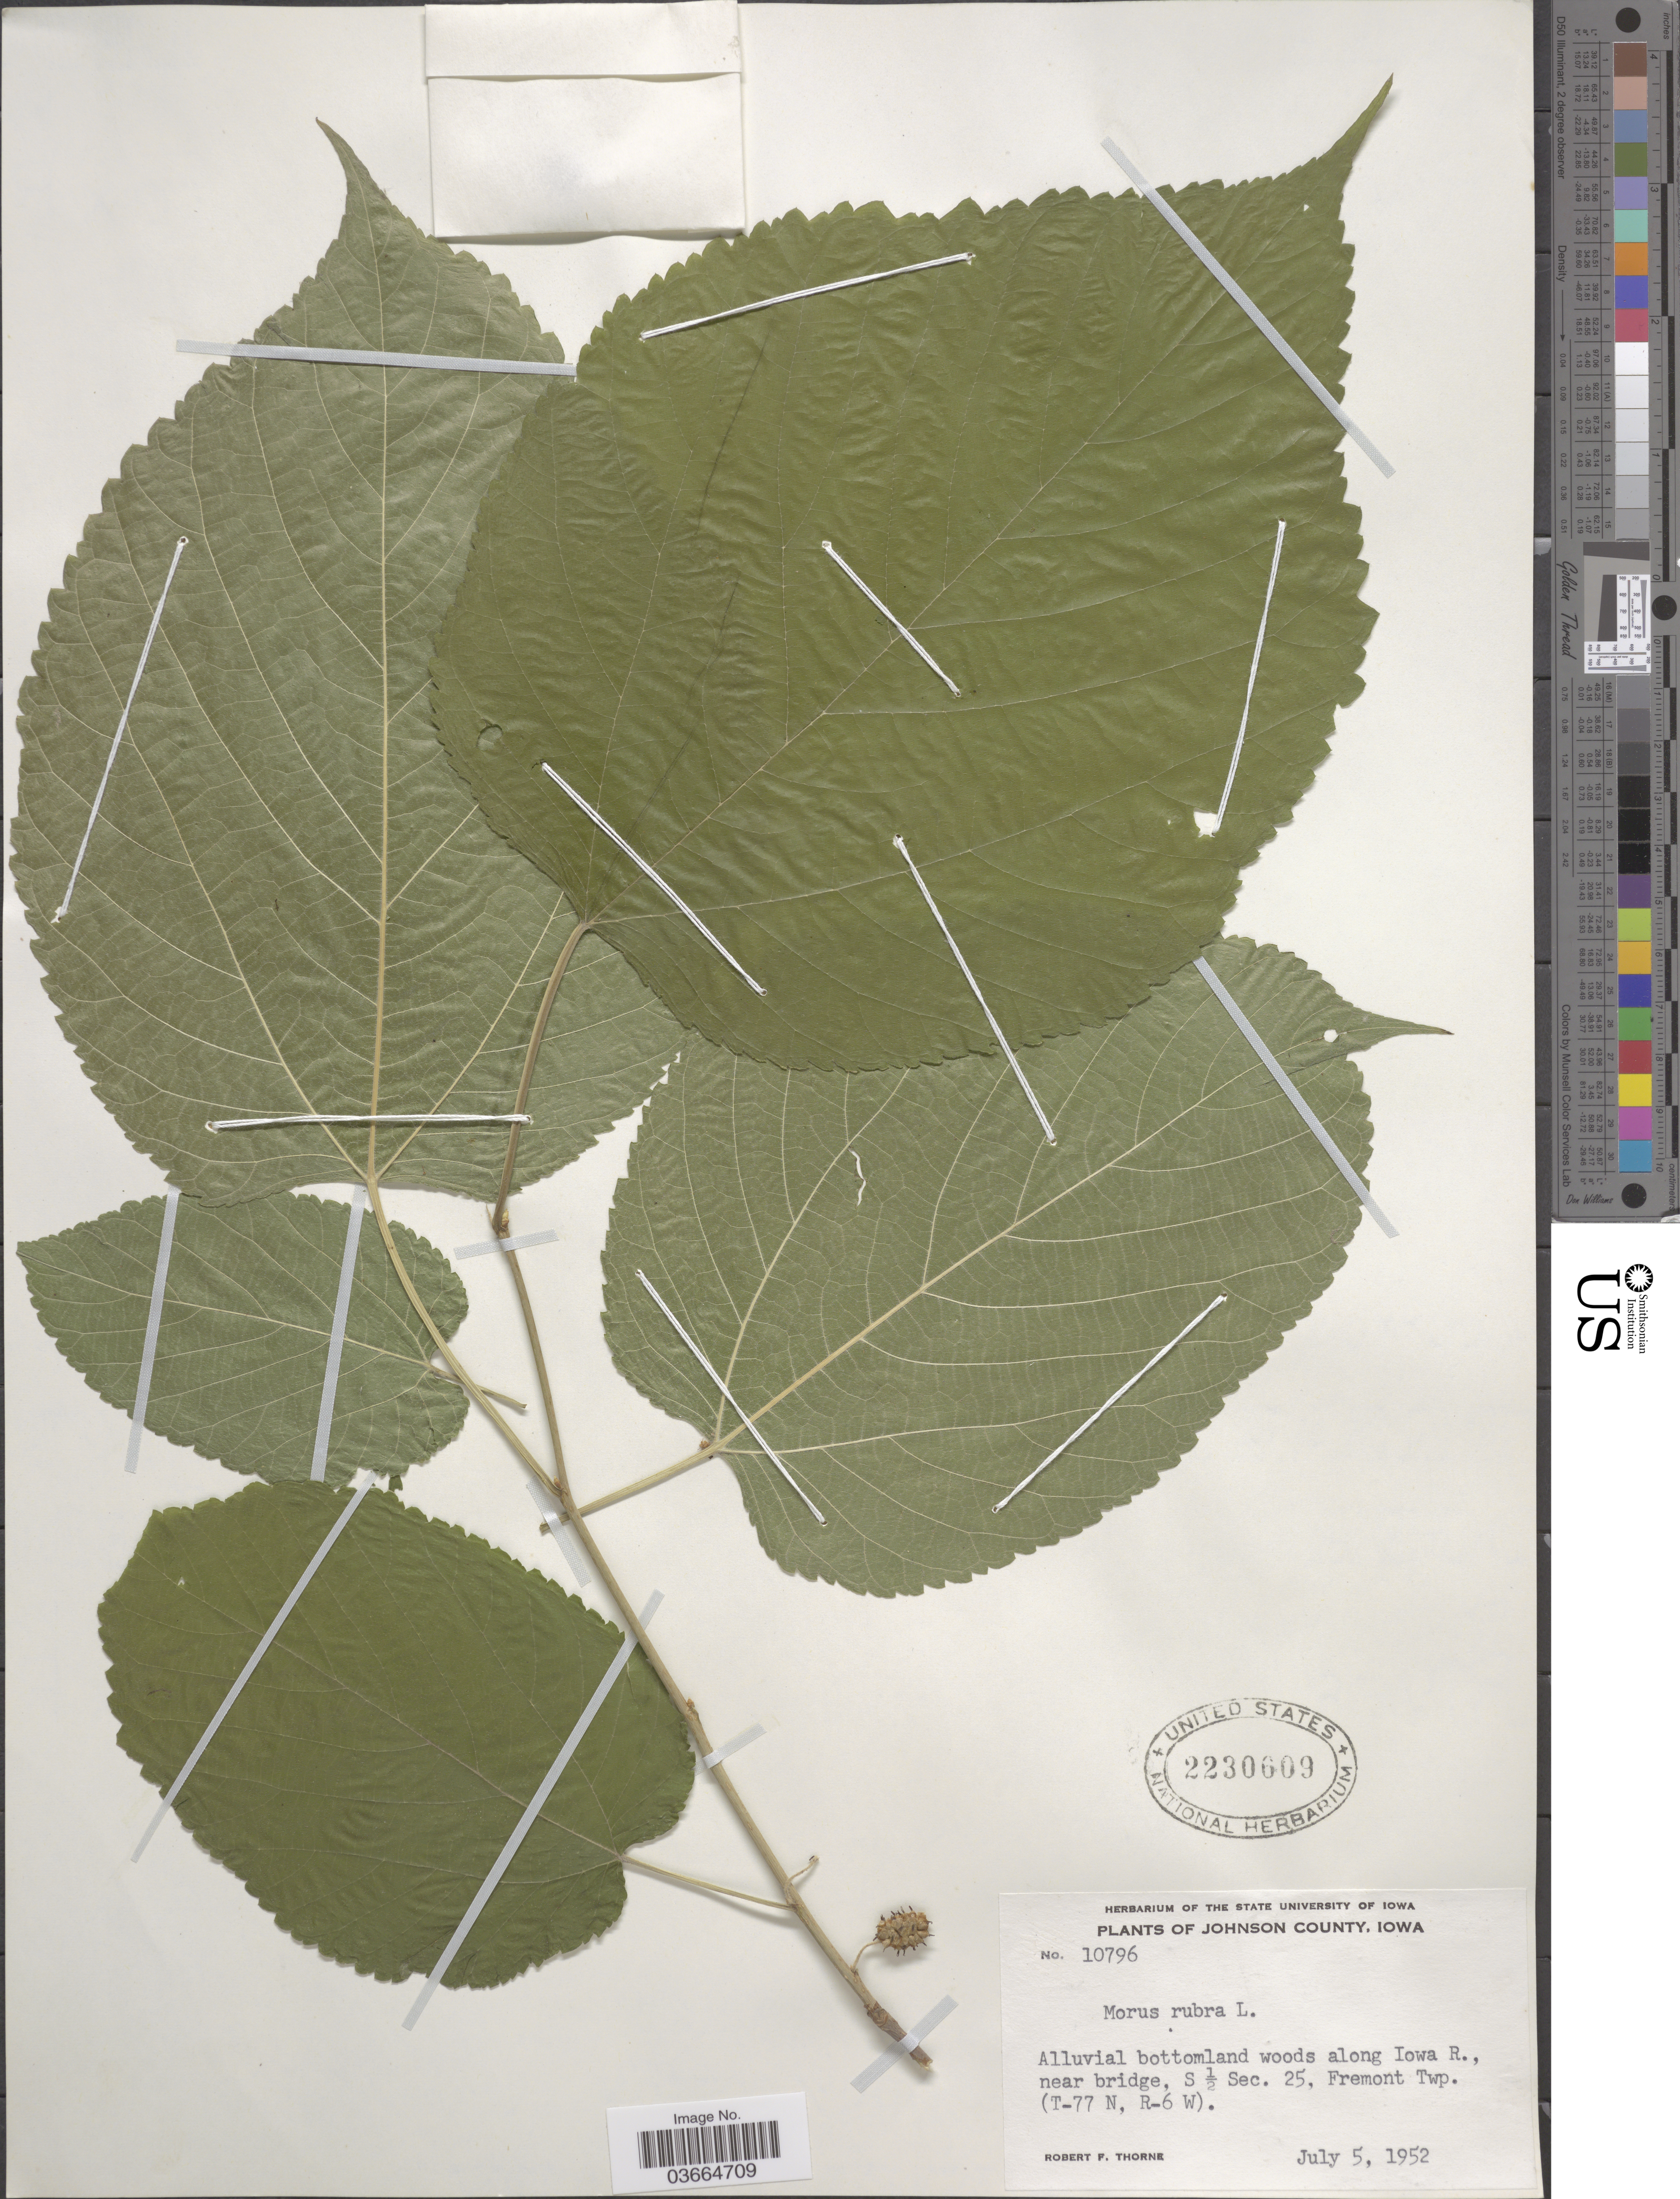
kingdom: Plantae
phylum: Tracheophyta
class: Magnoliopsida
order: Rosales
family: Moraceae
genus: Morus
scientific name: Morus rubra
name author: L.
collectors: R. F. Thorne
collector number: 10796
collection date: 1952-07-05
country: United States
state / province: Iowa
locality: Johnson County. Alluvial bottomland woods along Iowa R., near bridge, S ½ Sec, 25, Fremont Twp. (T-77 N, R-6 W).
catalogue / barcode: US 2230609